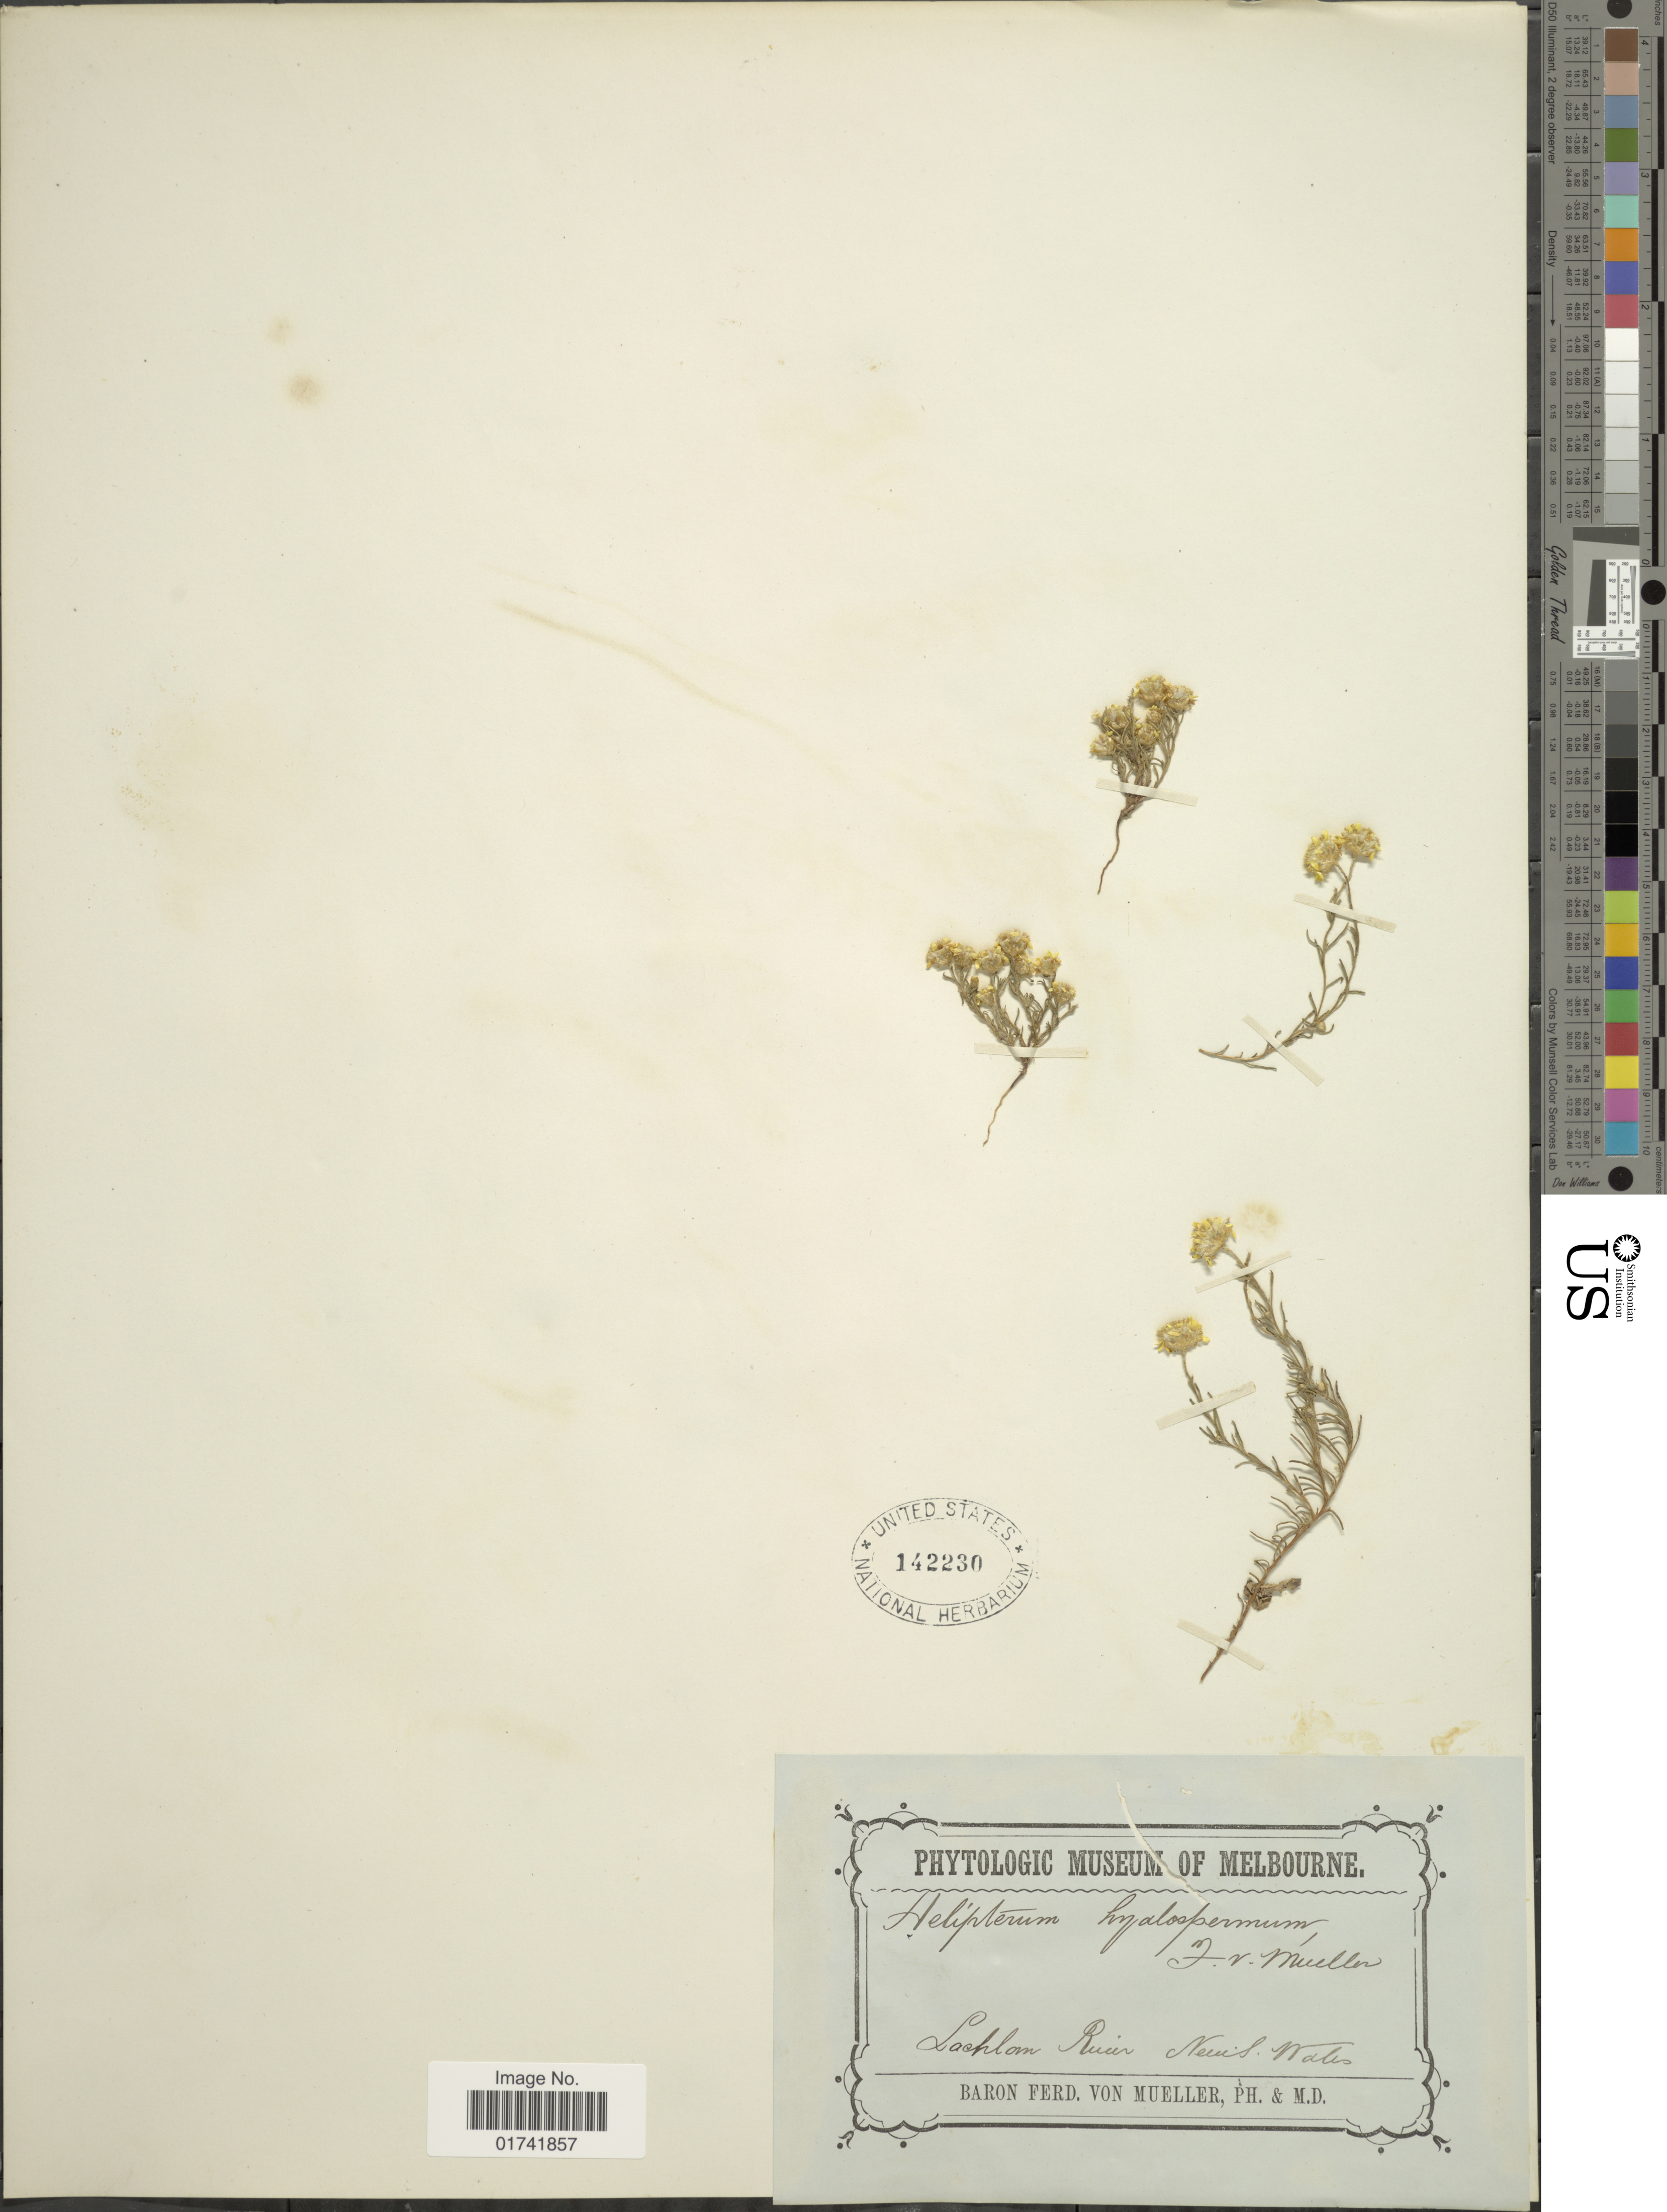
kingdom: Plantae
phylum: Tracheophyta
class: Magnoliopsida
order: Asterales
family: Asteraceae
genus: Hyalosperma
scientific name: Hyalosperma glutinosum subsp. glutinosum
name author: Steetz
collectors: F. von Mueller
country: Australia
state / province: New South Wales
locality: Lachom River.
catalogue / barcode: US 142230